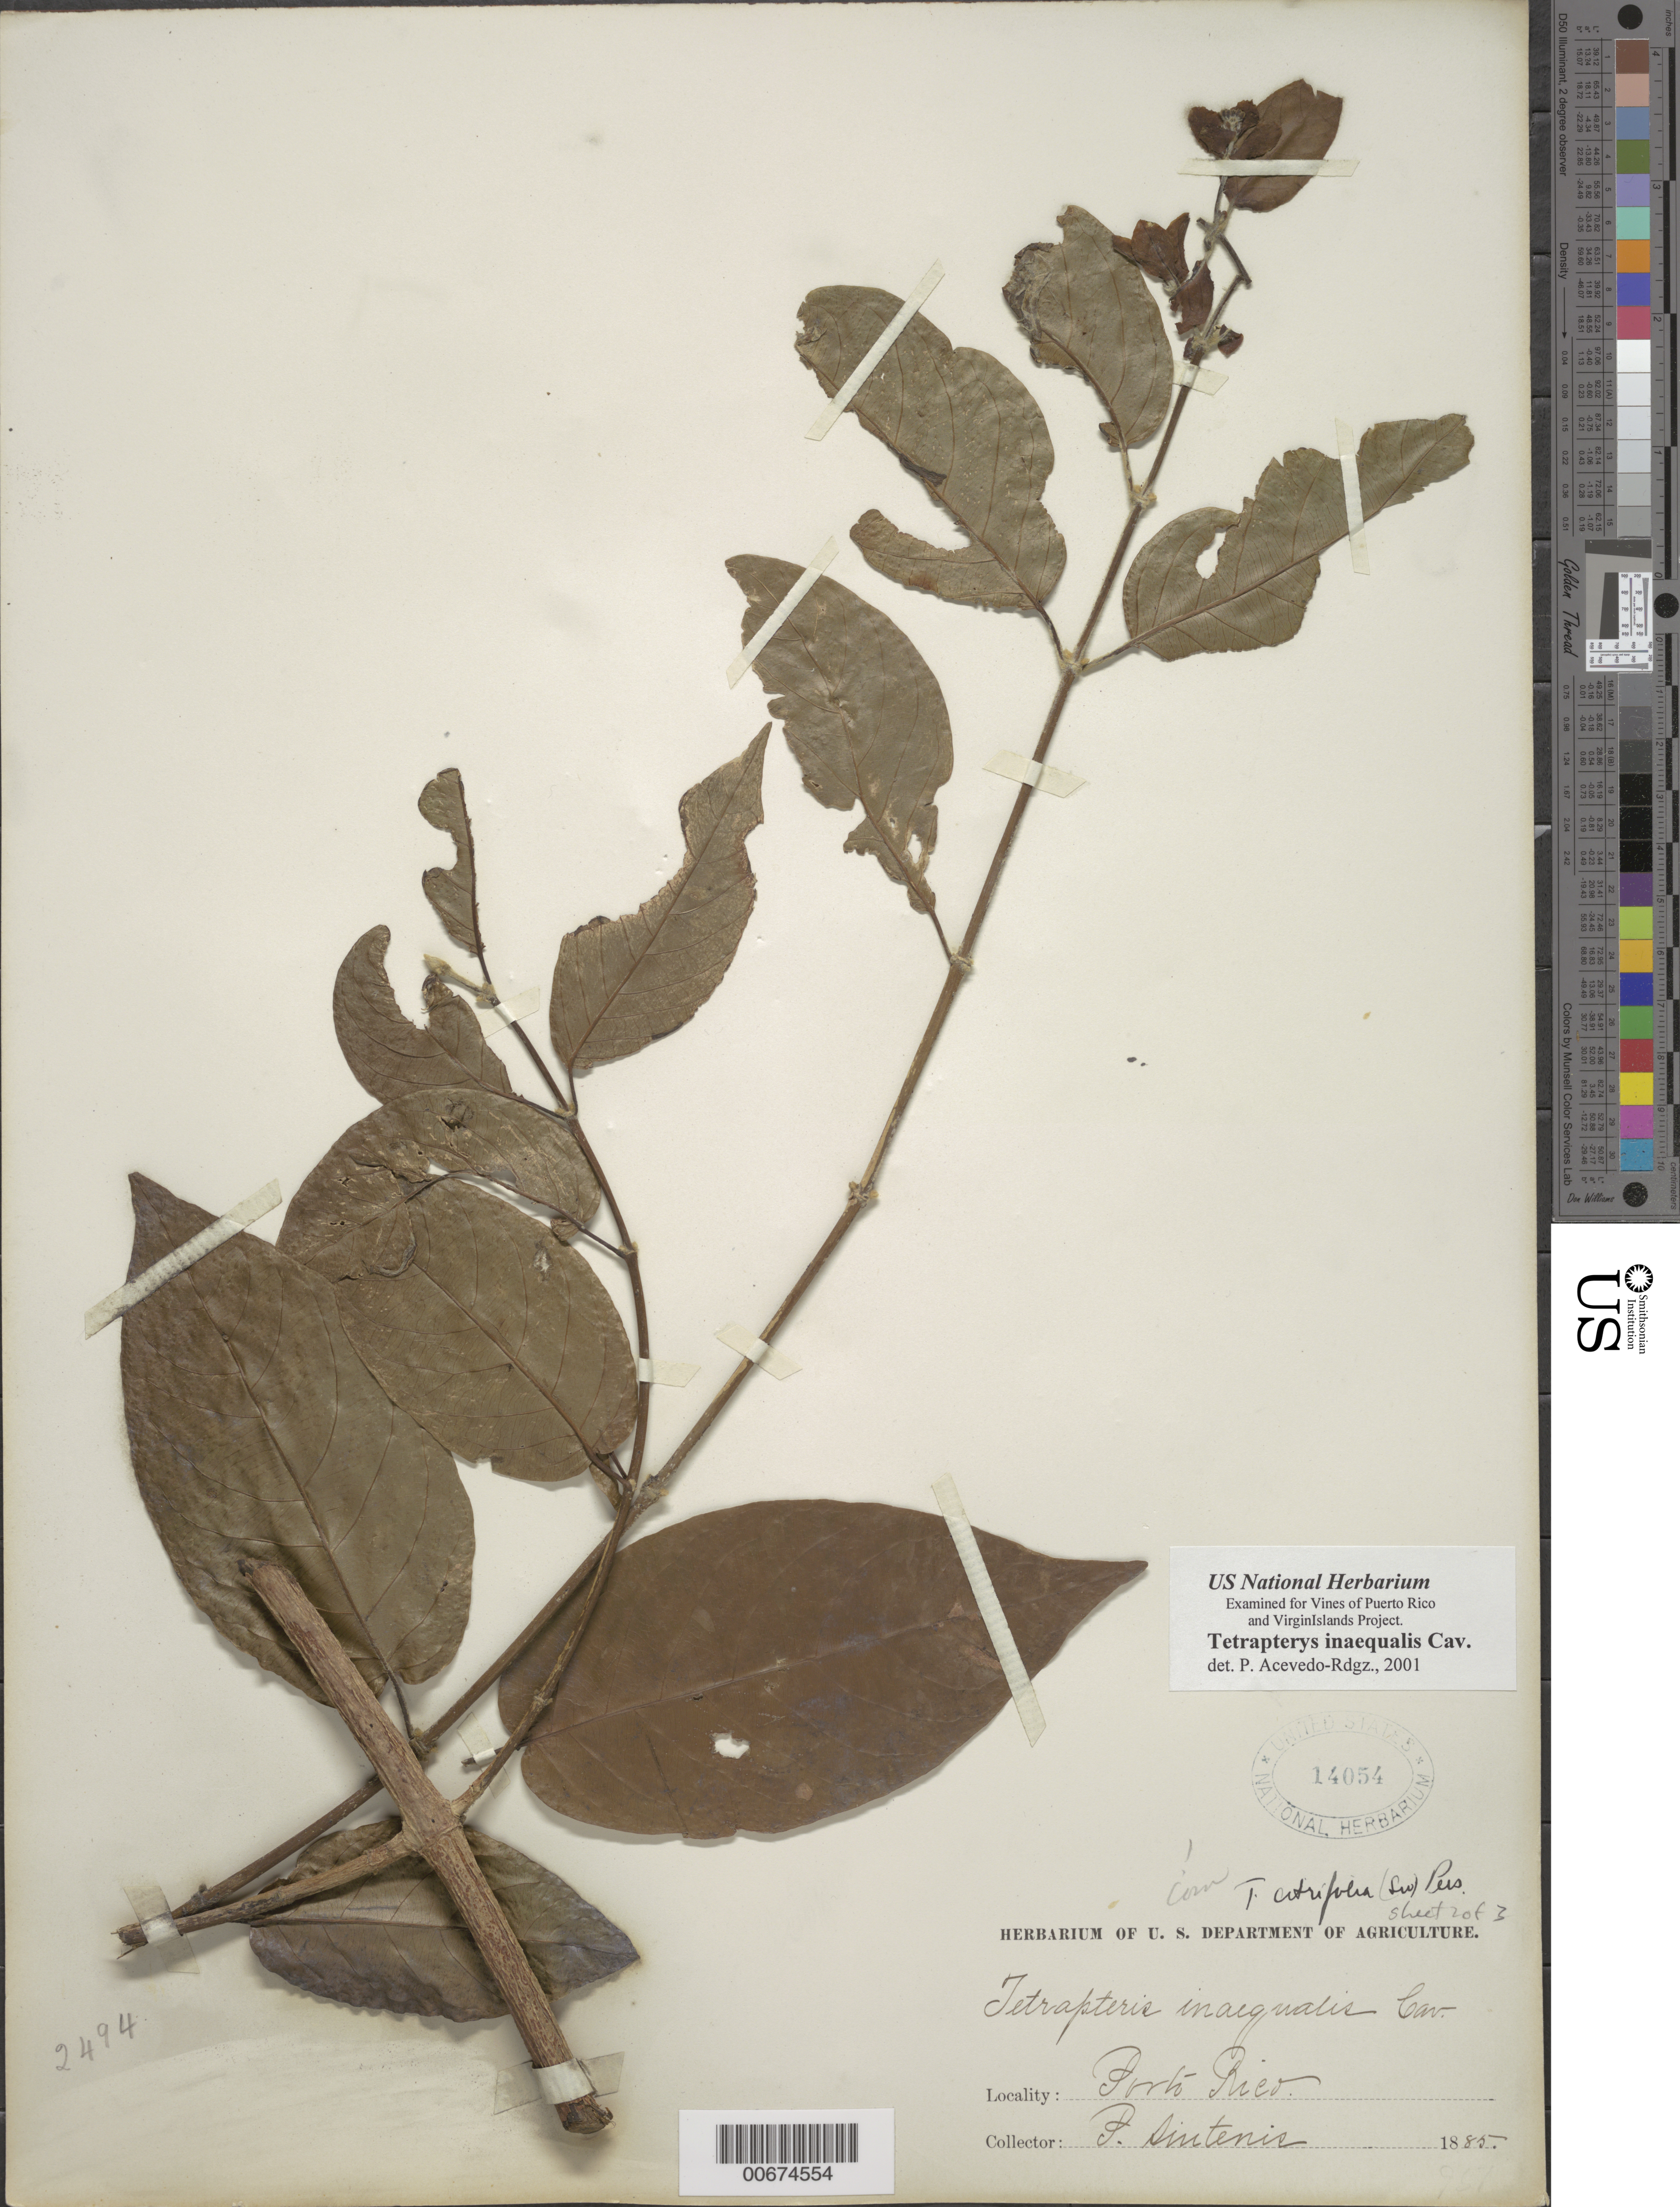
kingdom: Plantae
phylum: Tracheophyta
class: Magnoliopsida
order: Malpighiales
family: Malpighiaceae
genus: Tetrapterys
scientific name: Tetrapterys inaequalis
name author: Cav.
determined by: Acevedo-Rodríguez, P., (BOT), Smithsonian Institution - National Museum of Natural History (UNITED STATES)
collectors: P. Sintenis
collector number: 2494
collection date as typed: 1885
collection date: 1885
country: Puerto Rico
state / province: Juncos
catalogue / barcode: US 14054